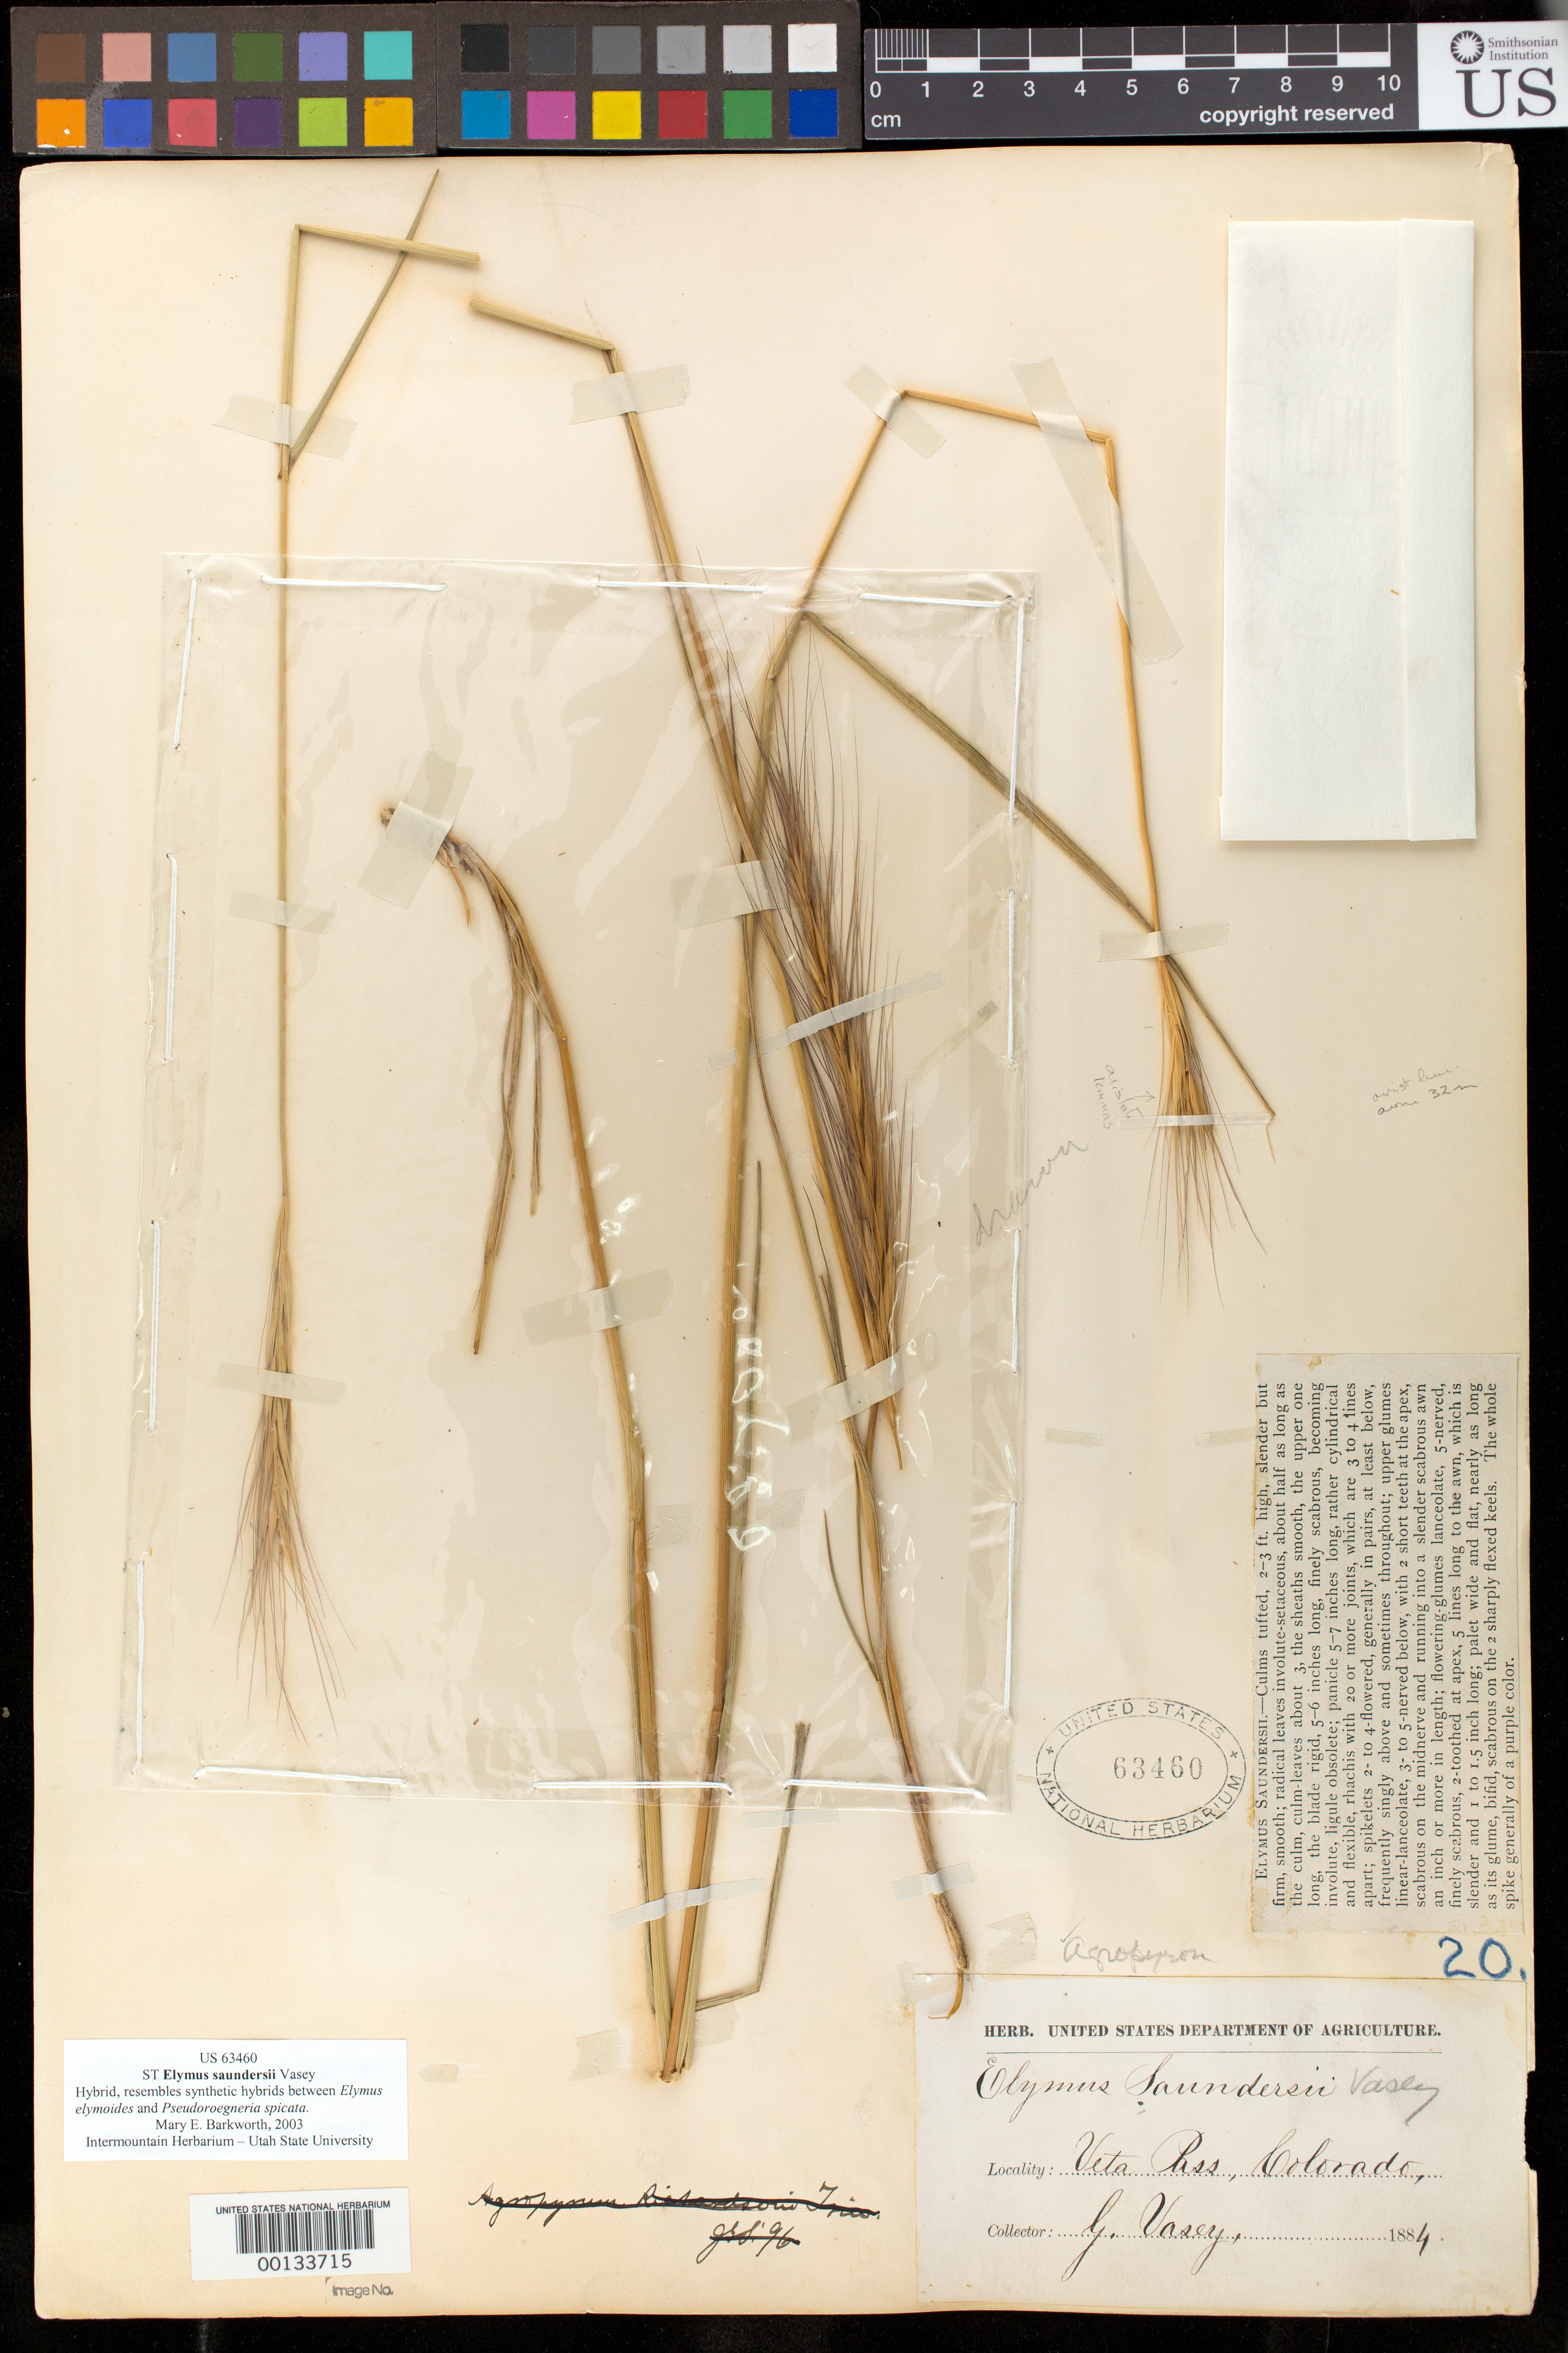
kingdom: Plantae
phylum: Tracheophyta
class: Liliopsida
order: Poales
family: Poaceae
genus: Elymus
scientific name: Elymus saundersii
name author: Vasey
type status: Syntype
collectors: G. Vasey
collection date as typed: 1884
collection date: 1884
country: United States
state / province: Colorado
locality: Veta Pass.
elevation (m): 2743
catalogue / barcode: US 63460